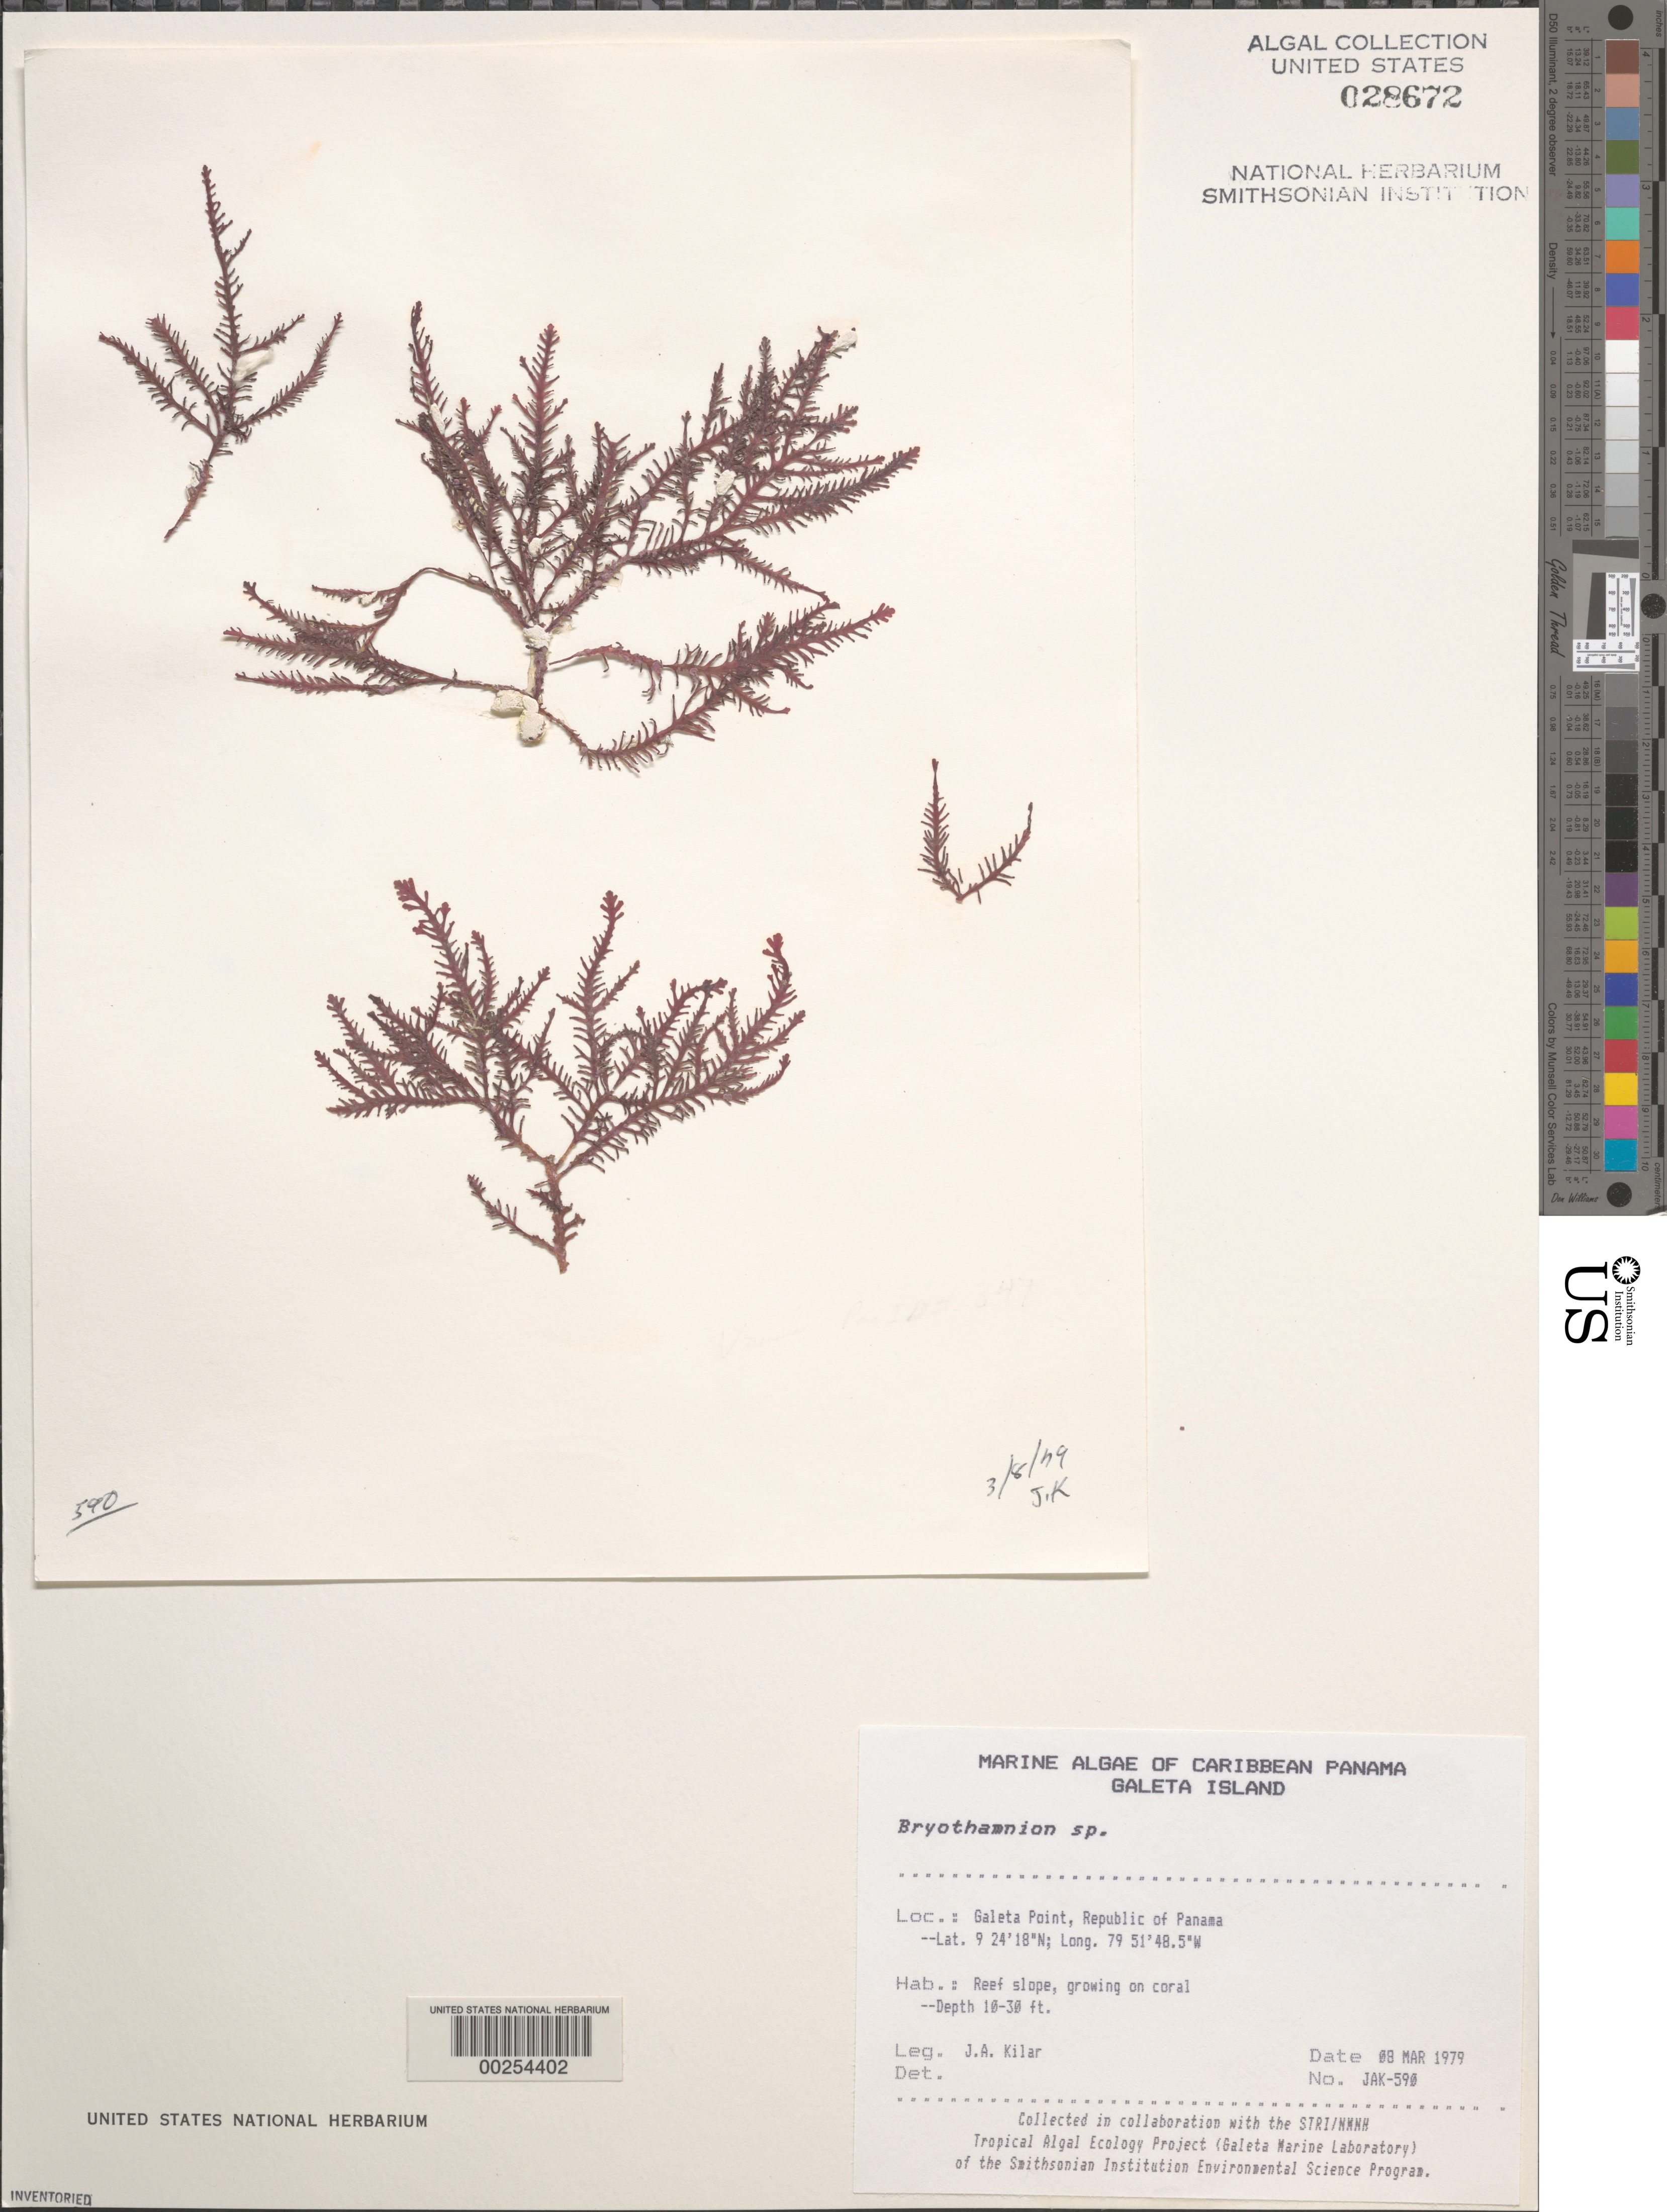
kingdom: Plantae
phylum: Rhodophyta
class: Florideophyceae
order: Ceramiales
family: Rhodomelaceae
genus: Bryothamnion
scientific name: Bryothamnion sp.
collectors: J. A. Kilar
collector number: JAK-590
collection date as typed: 08 Mar 1979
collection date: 1979-03-08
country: Panama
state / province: Colón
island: Galeta Island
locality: Galeta Point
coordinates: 9 24' 18" N, 79 51' 48.5" W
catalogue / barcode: US 28672